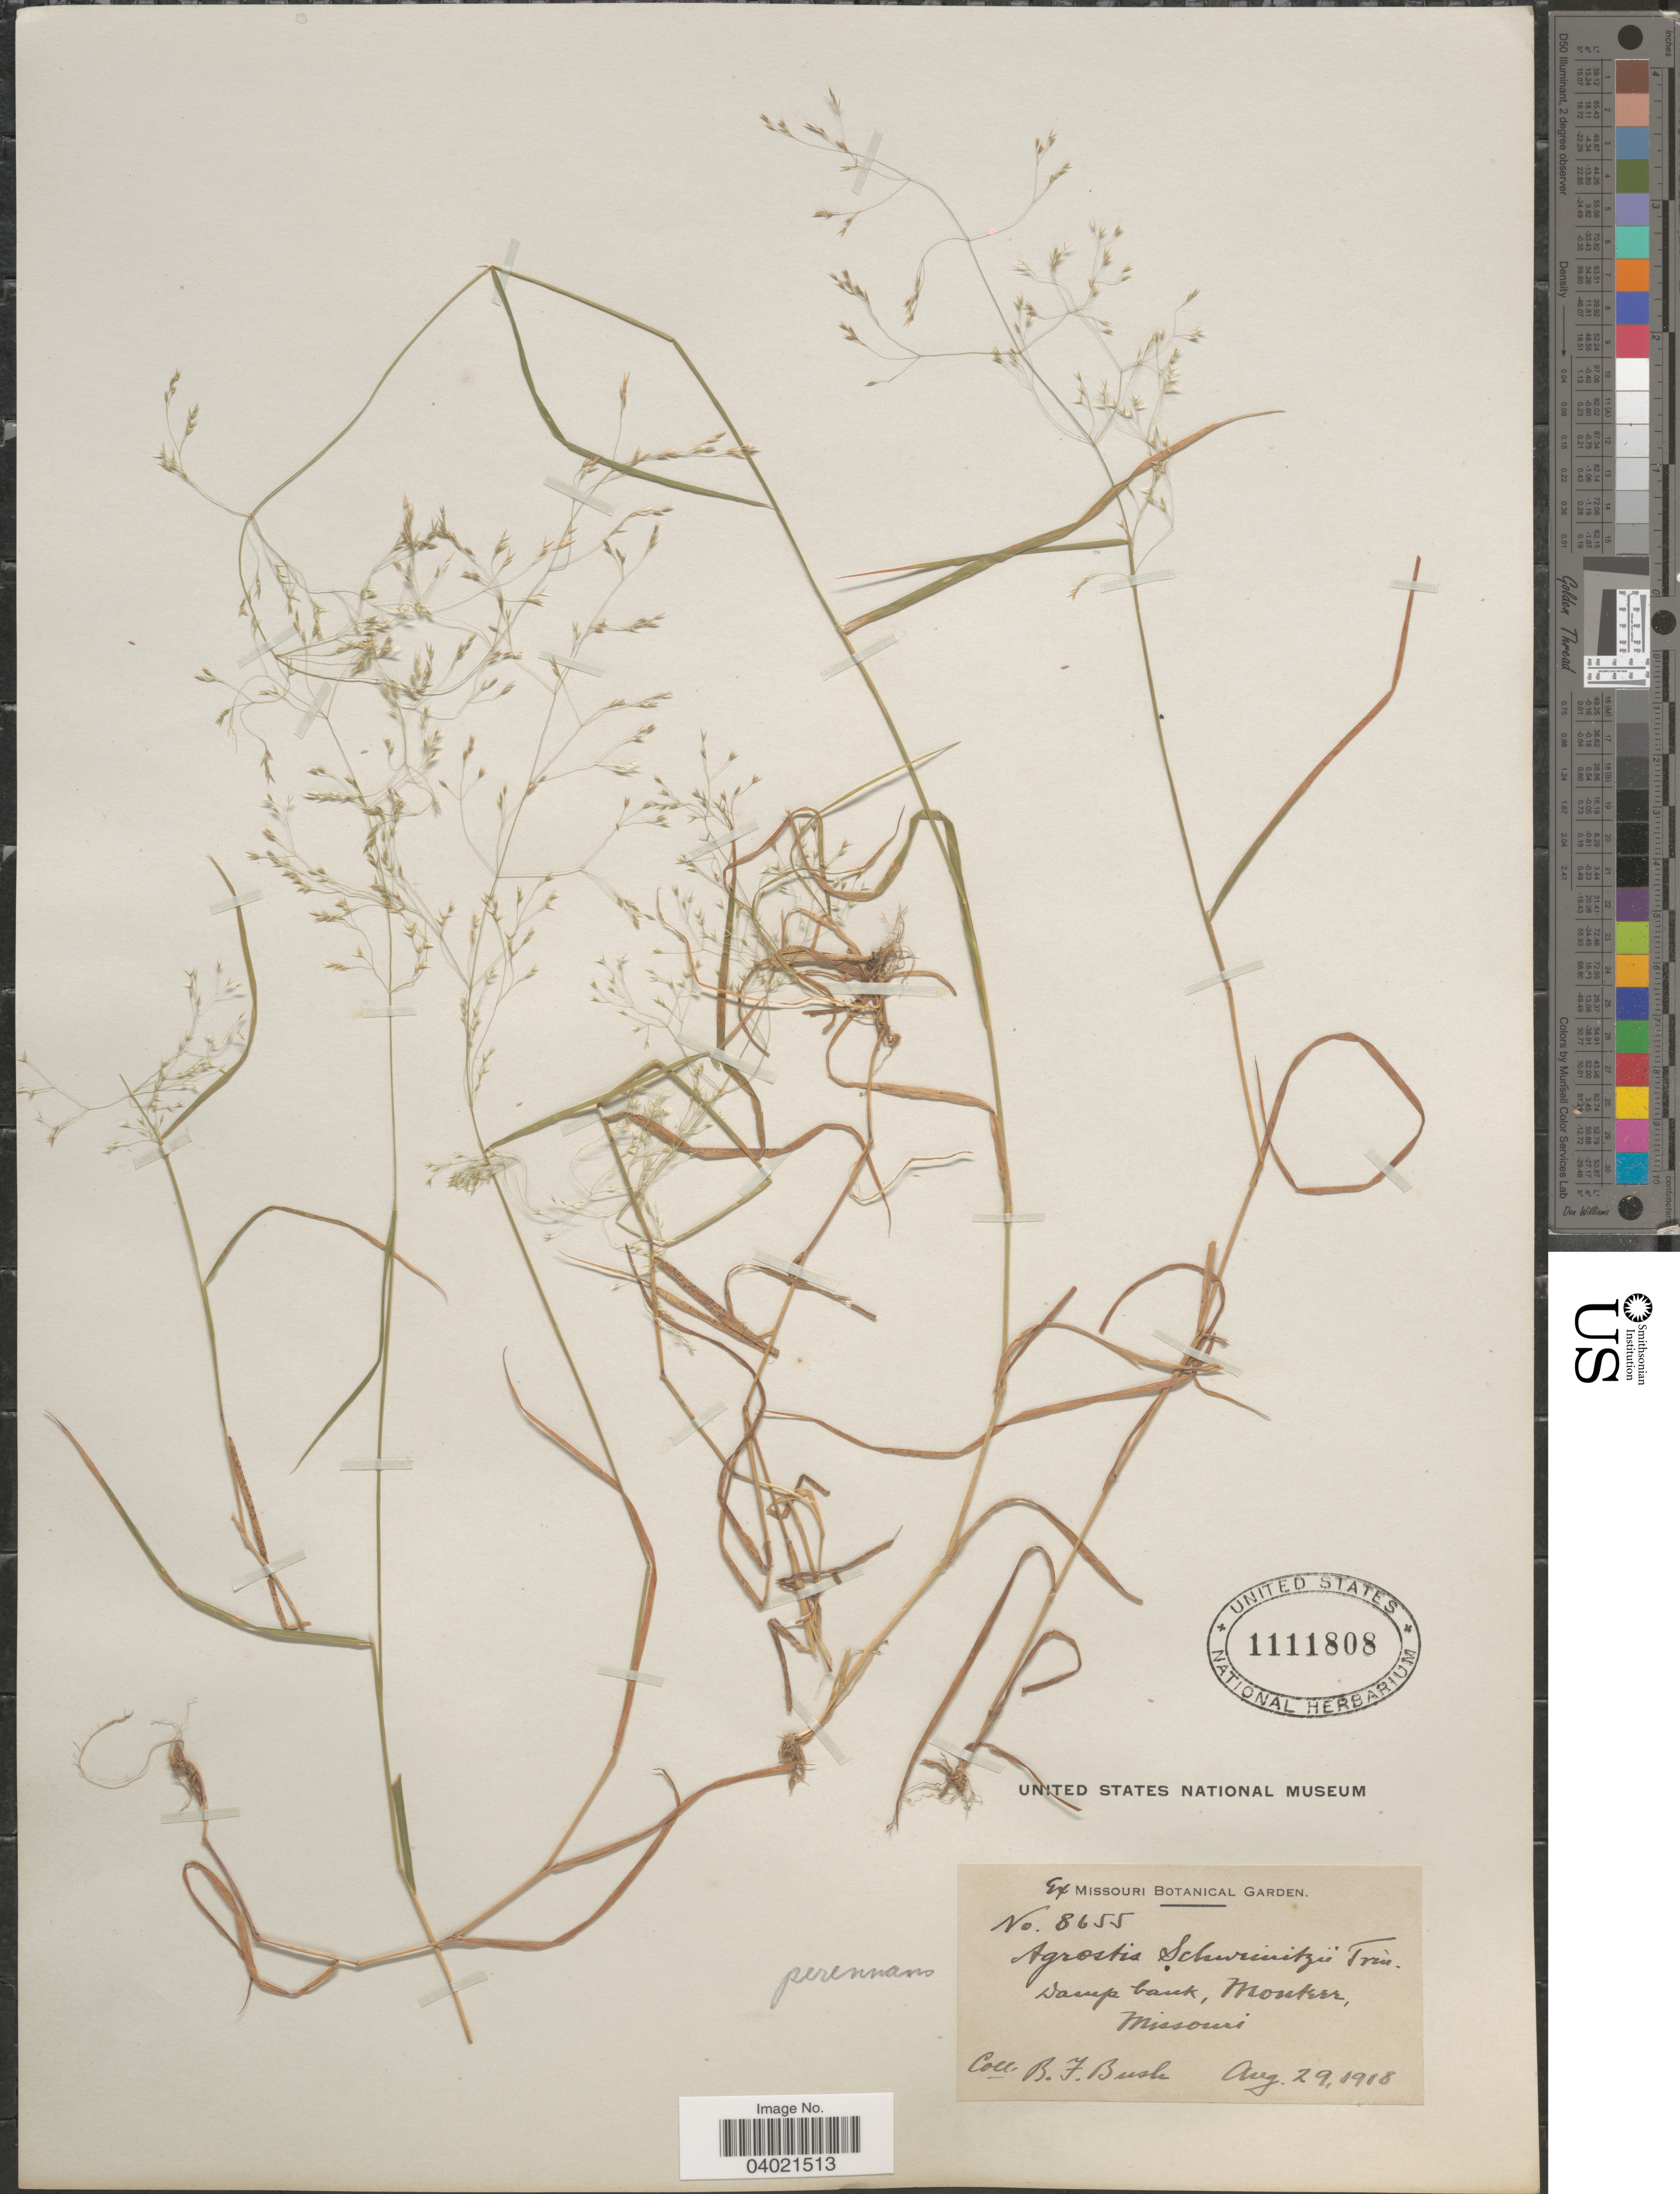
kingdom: Plantae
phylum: Tracheophyta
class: Liliopsida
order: Poales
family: Poaceae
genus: Agrostis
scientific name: Agrostis perennans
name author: (Walter) Tuck.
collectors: B. F. Bush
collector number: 8655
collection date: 1918-08-29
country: United States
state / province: Missouri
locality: Damp bank, Monteer.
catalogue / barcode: US 1111808